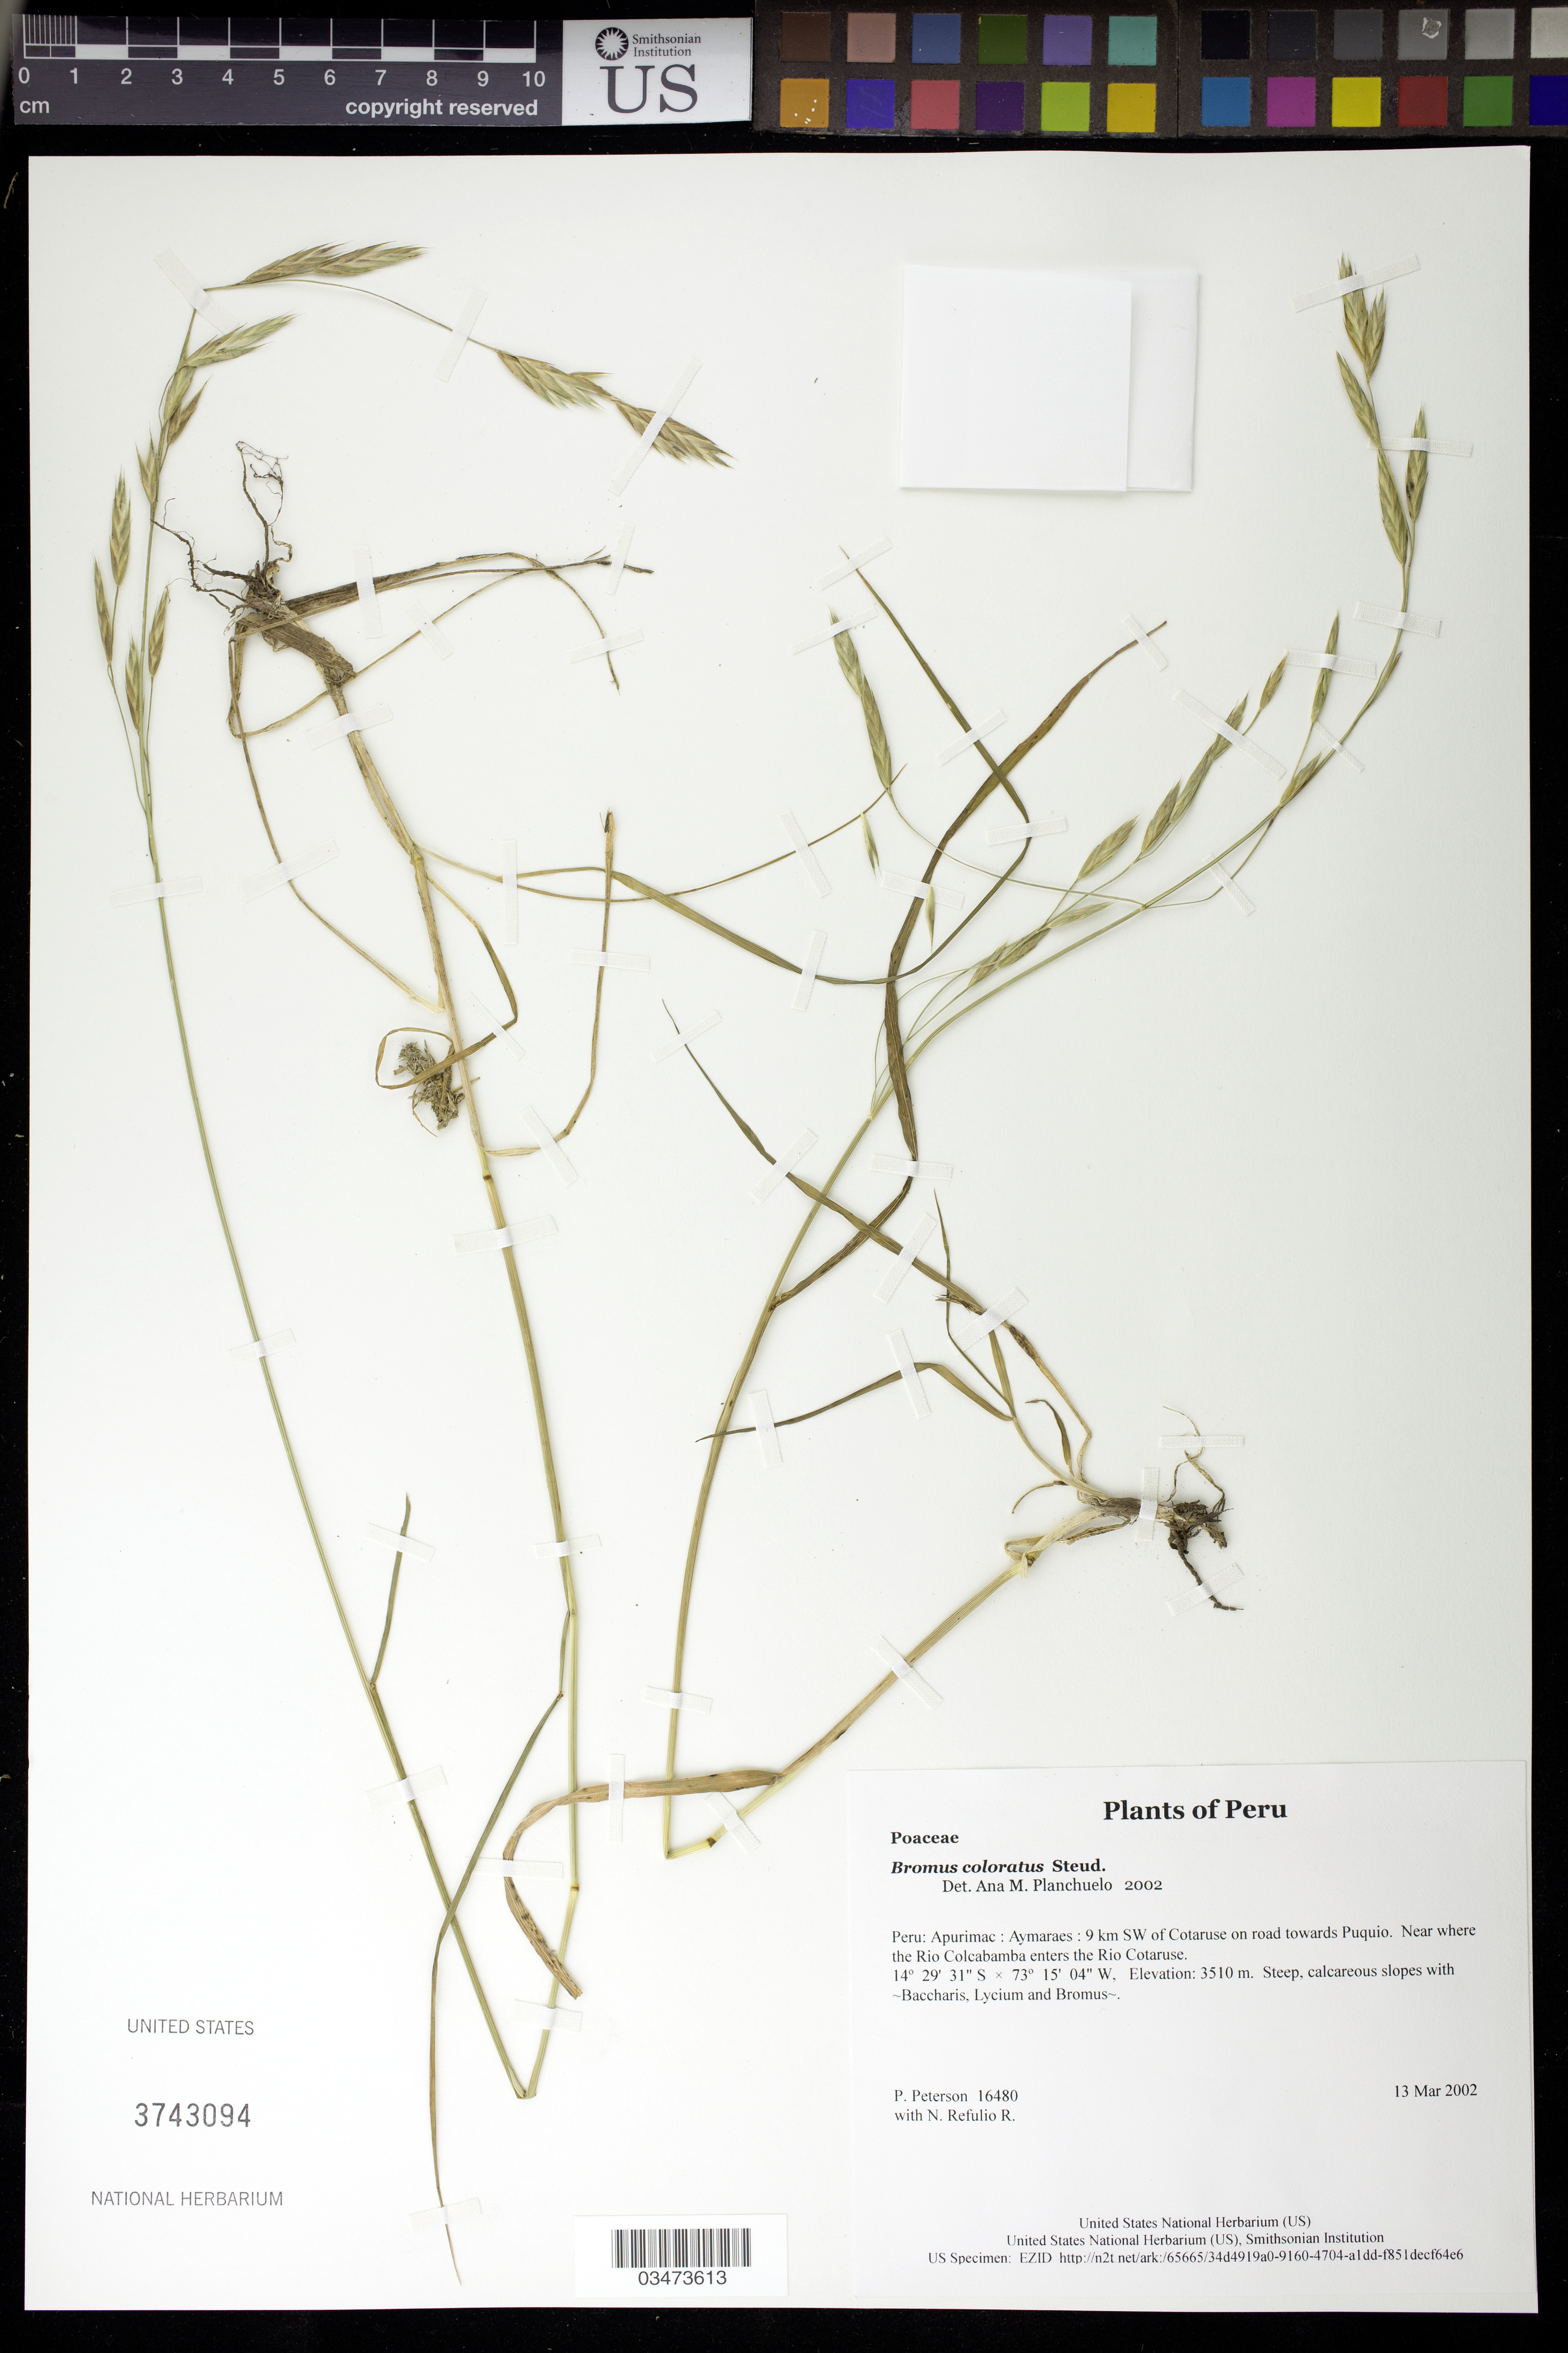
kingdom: Plantae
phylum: Tracheophyta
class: Liliopsida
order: Poales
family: Poaceae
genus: Bromus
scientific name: Bromus coloratus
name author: Steud.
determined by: Planchuelo, A. M.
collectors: P. M. Peterson & N. Refulio-Rodríguez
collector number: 16480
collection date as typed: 13 Mar 2002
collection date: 2002-03-13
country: Peru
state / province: Apurímac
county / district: Aymaraes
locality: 9 km SW of Cotaruse on road towards Puquio. Near where the Rio Colcabamba enters the Rio Cotaruse.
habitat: Steep, calcareous slopes with ~Baccharis, Lycium and Bromus~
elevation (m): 3510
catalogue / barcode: US 3743094